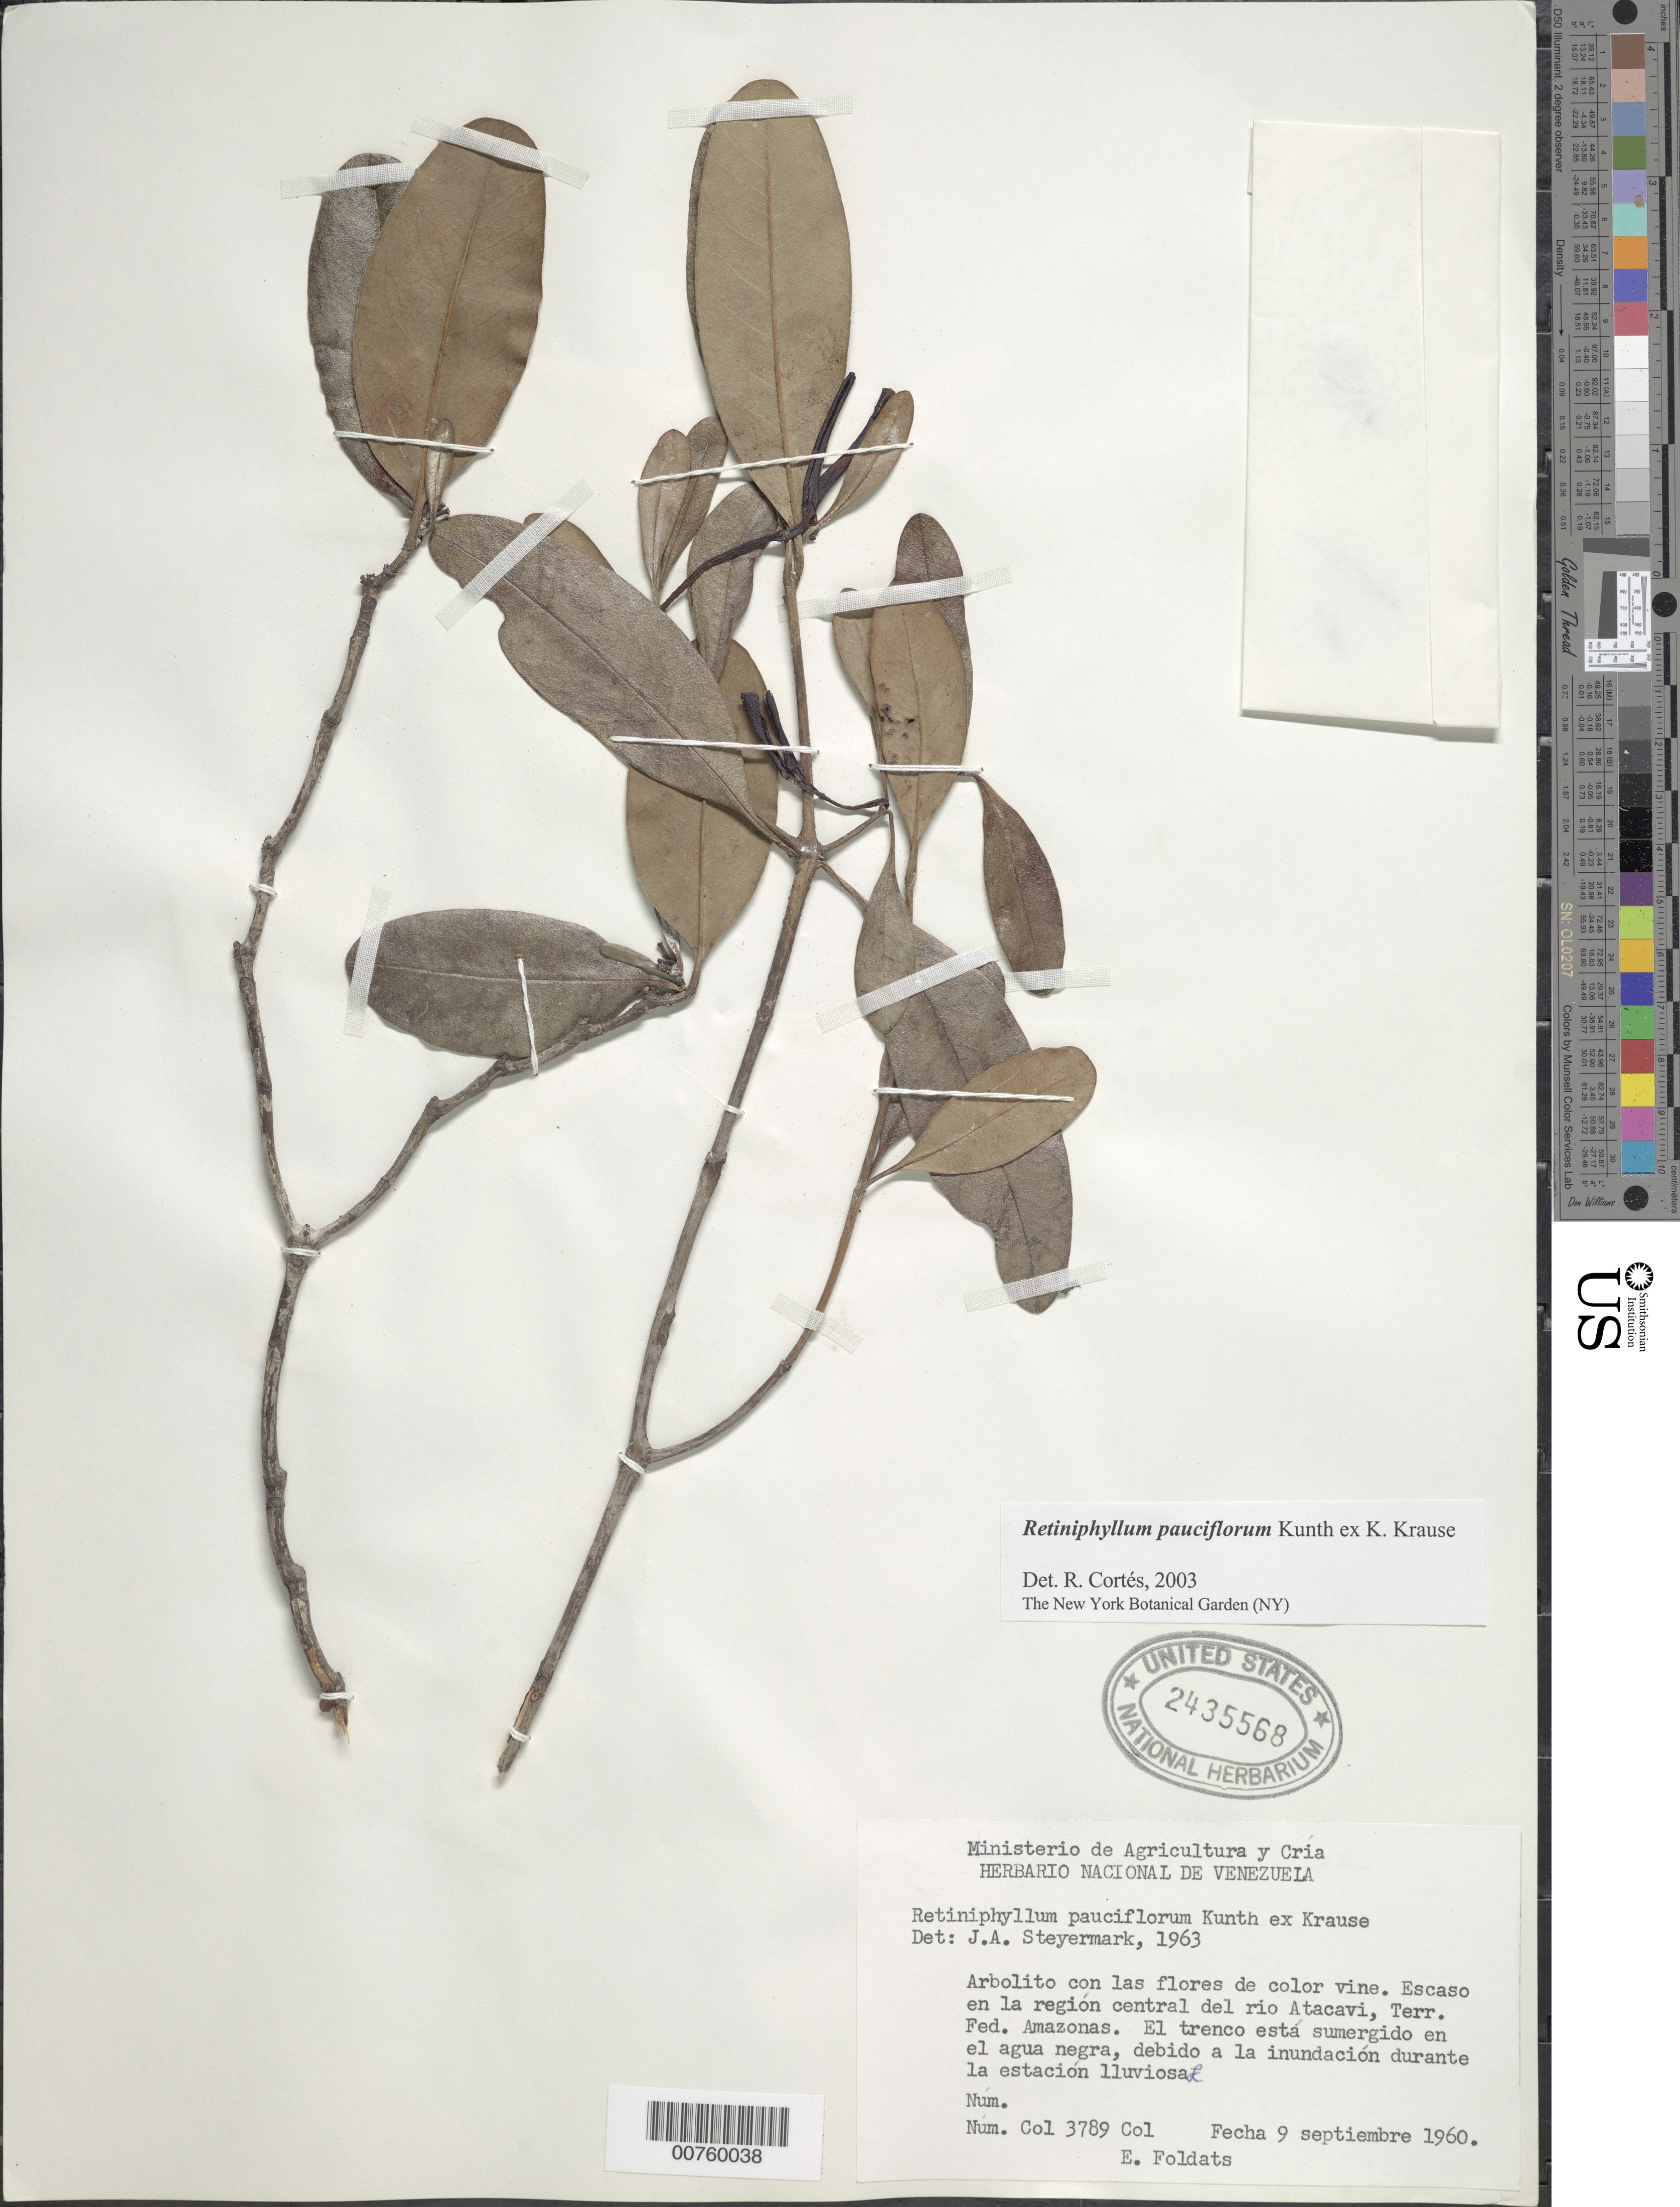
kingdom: Plantae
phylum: Tracheophyta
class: Magnoliopsida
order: Gentianales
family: Rubiaceae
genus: Retiniphyllum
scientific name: Retiniphyllum pauciflorum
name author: Kunth ex K. Krause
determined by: Cortes R., G.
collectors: E. Foldats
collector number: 3789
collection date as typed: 9-Sep-60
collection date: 1960-09-09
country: Venezuela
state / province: Amazonas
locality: Río Atacavi, region central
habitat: Trenco esta sumergido en el agua negra, debido a la inundacion durate la estacion lluviosa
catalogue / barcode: US 2435568